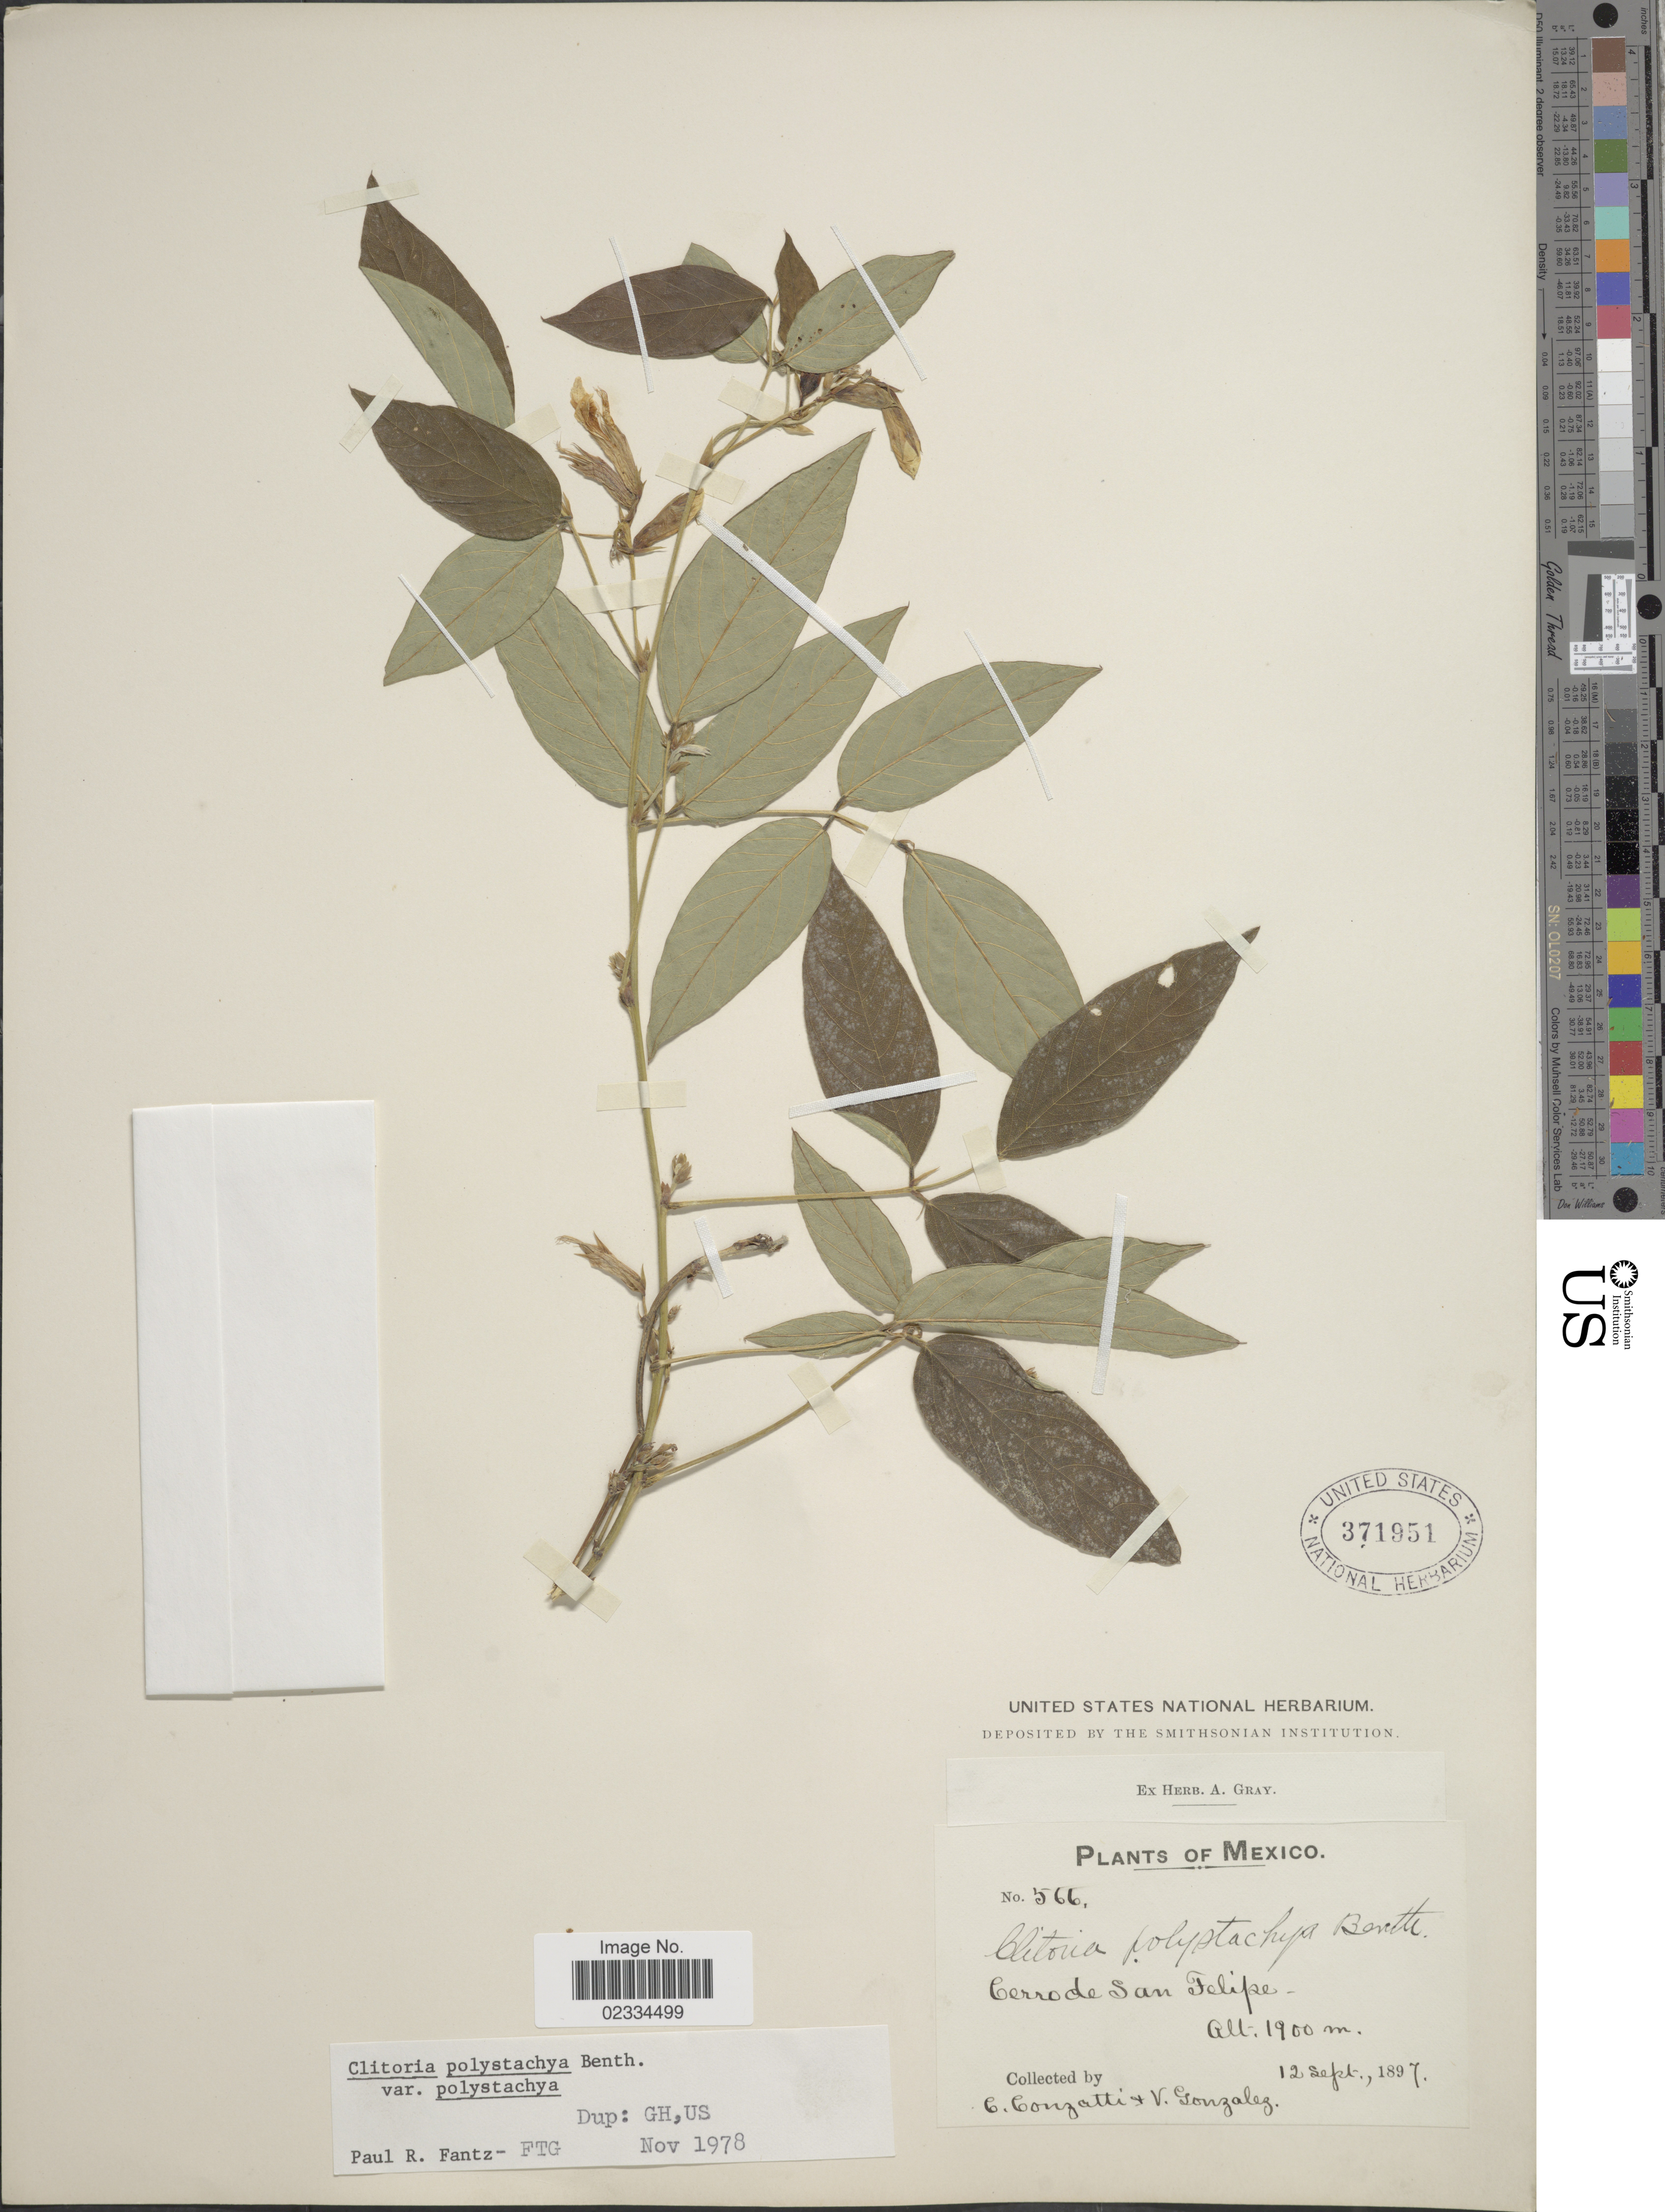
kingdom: Plantae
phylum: Tracheophyta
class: Magnoliopsida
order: Fabales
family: Fabaceae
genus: Clitoria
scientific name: Clitoria polystachya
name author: Benth.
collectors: C. Conzatti & V. Gonzalez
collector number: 566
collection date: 1897-09-12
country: Mexico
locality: Cerro de San Felipe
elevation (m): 1900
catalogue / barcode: US 371951